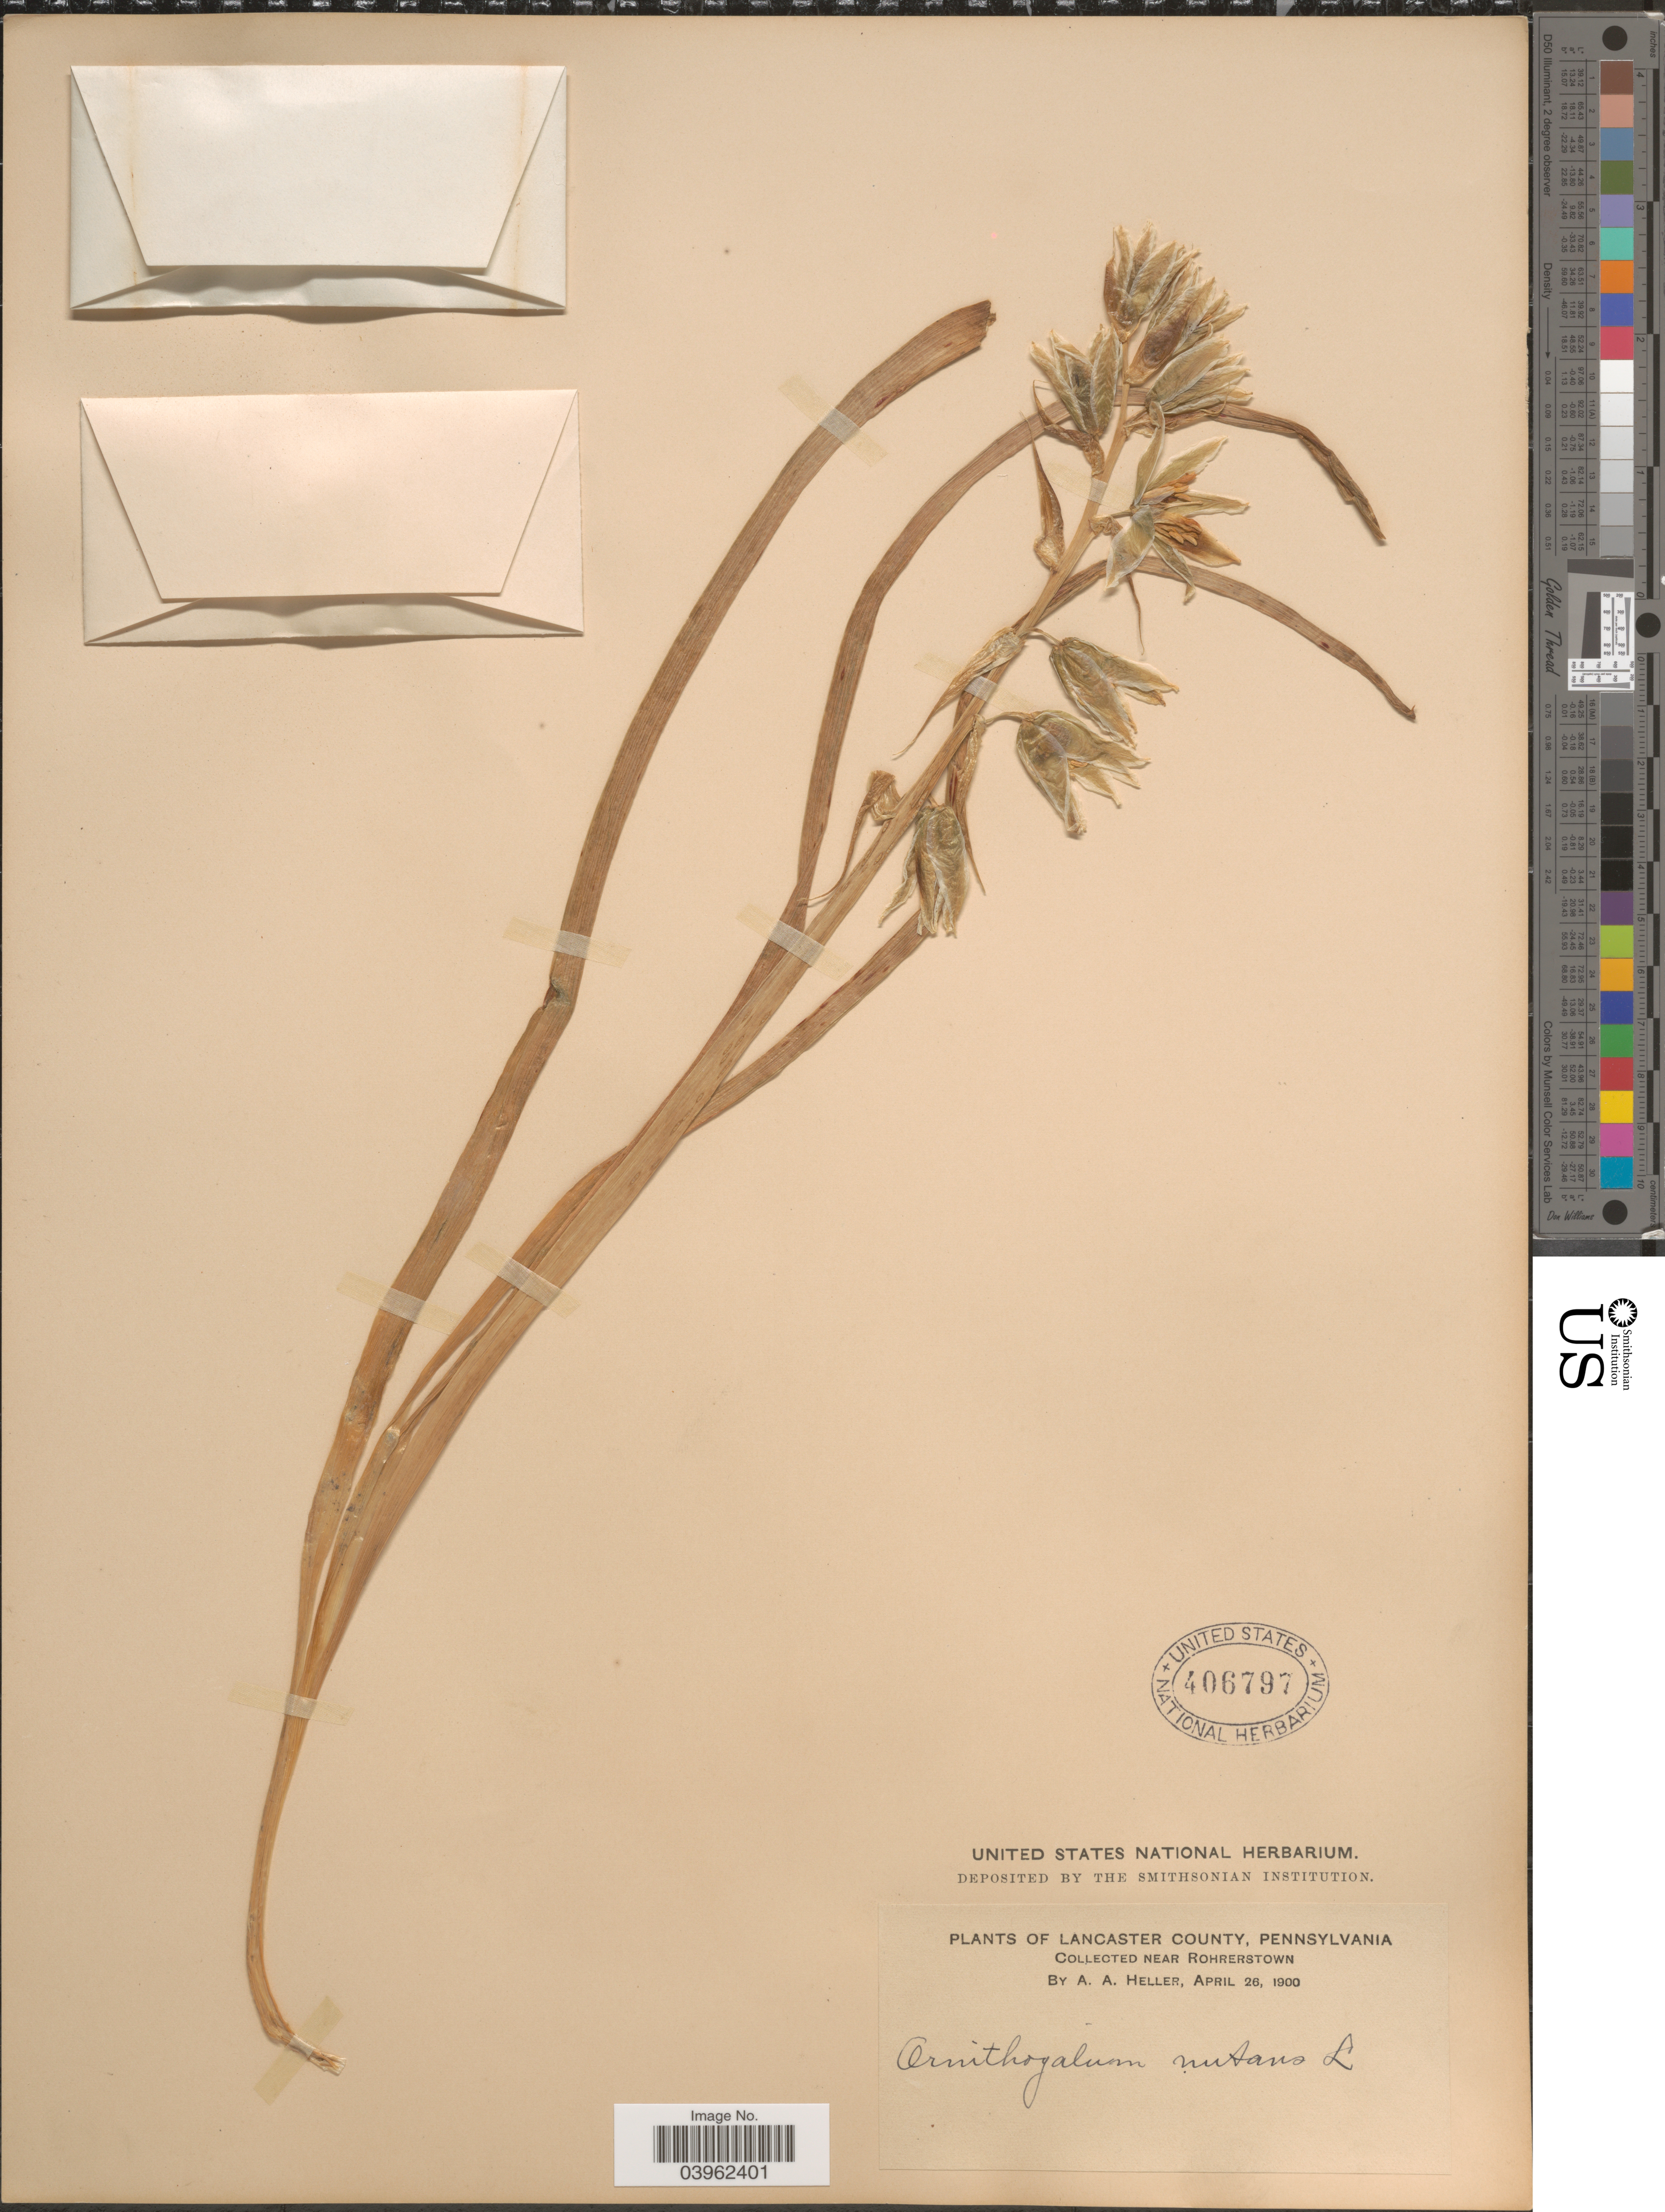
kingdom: Plantae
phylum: Tracheophyta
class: Liliopsida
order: Asparagales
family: Asparagaceae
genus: Ornithogalum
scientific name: Ornithogalum nutans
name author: L.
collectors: A. A. Heller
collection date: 1900-04-26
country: United States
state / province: Pennsylvania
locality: Lancaster County. Near Rohrerstown.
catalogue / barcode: US 406797